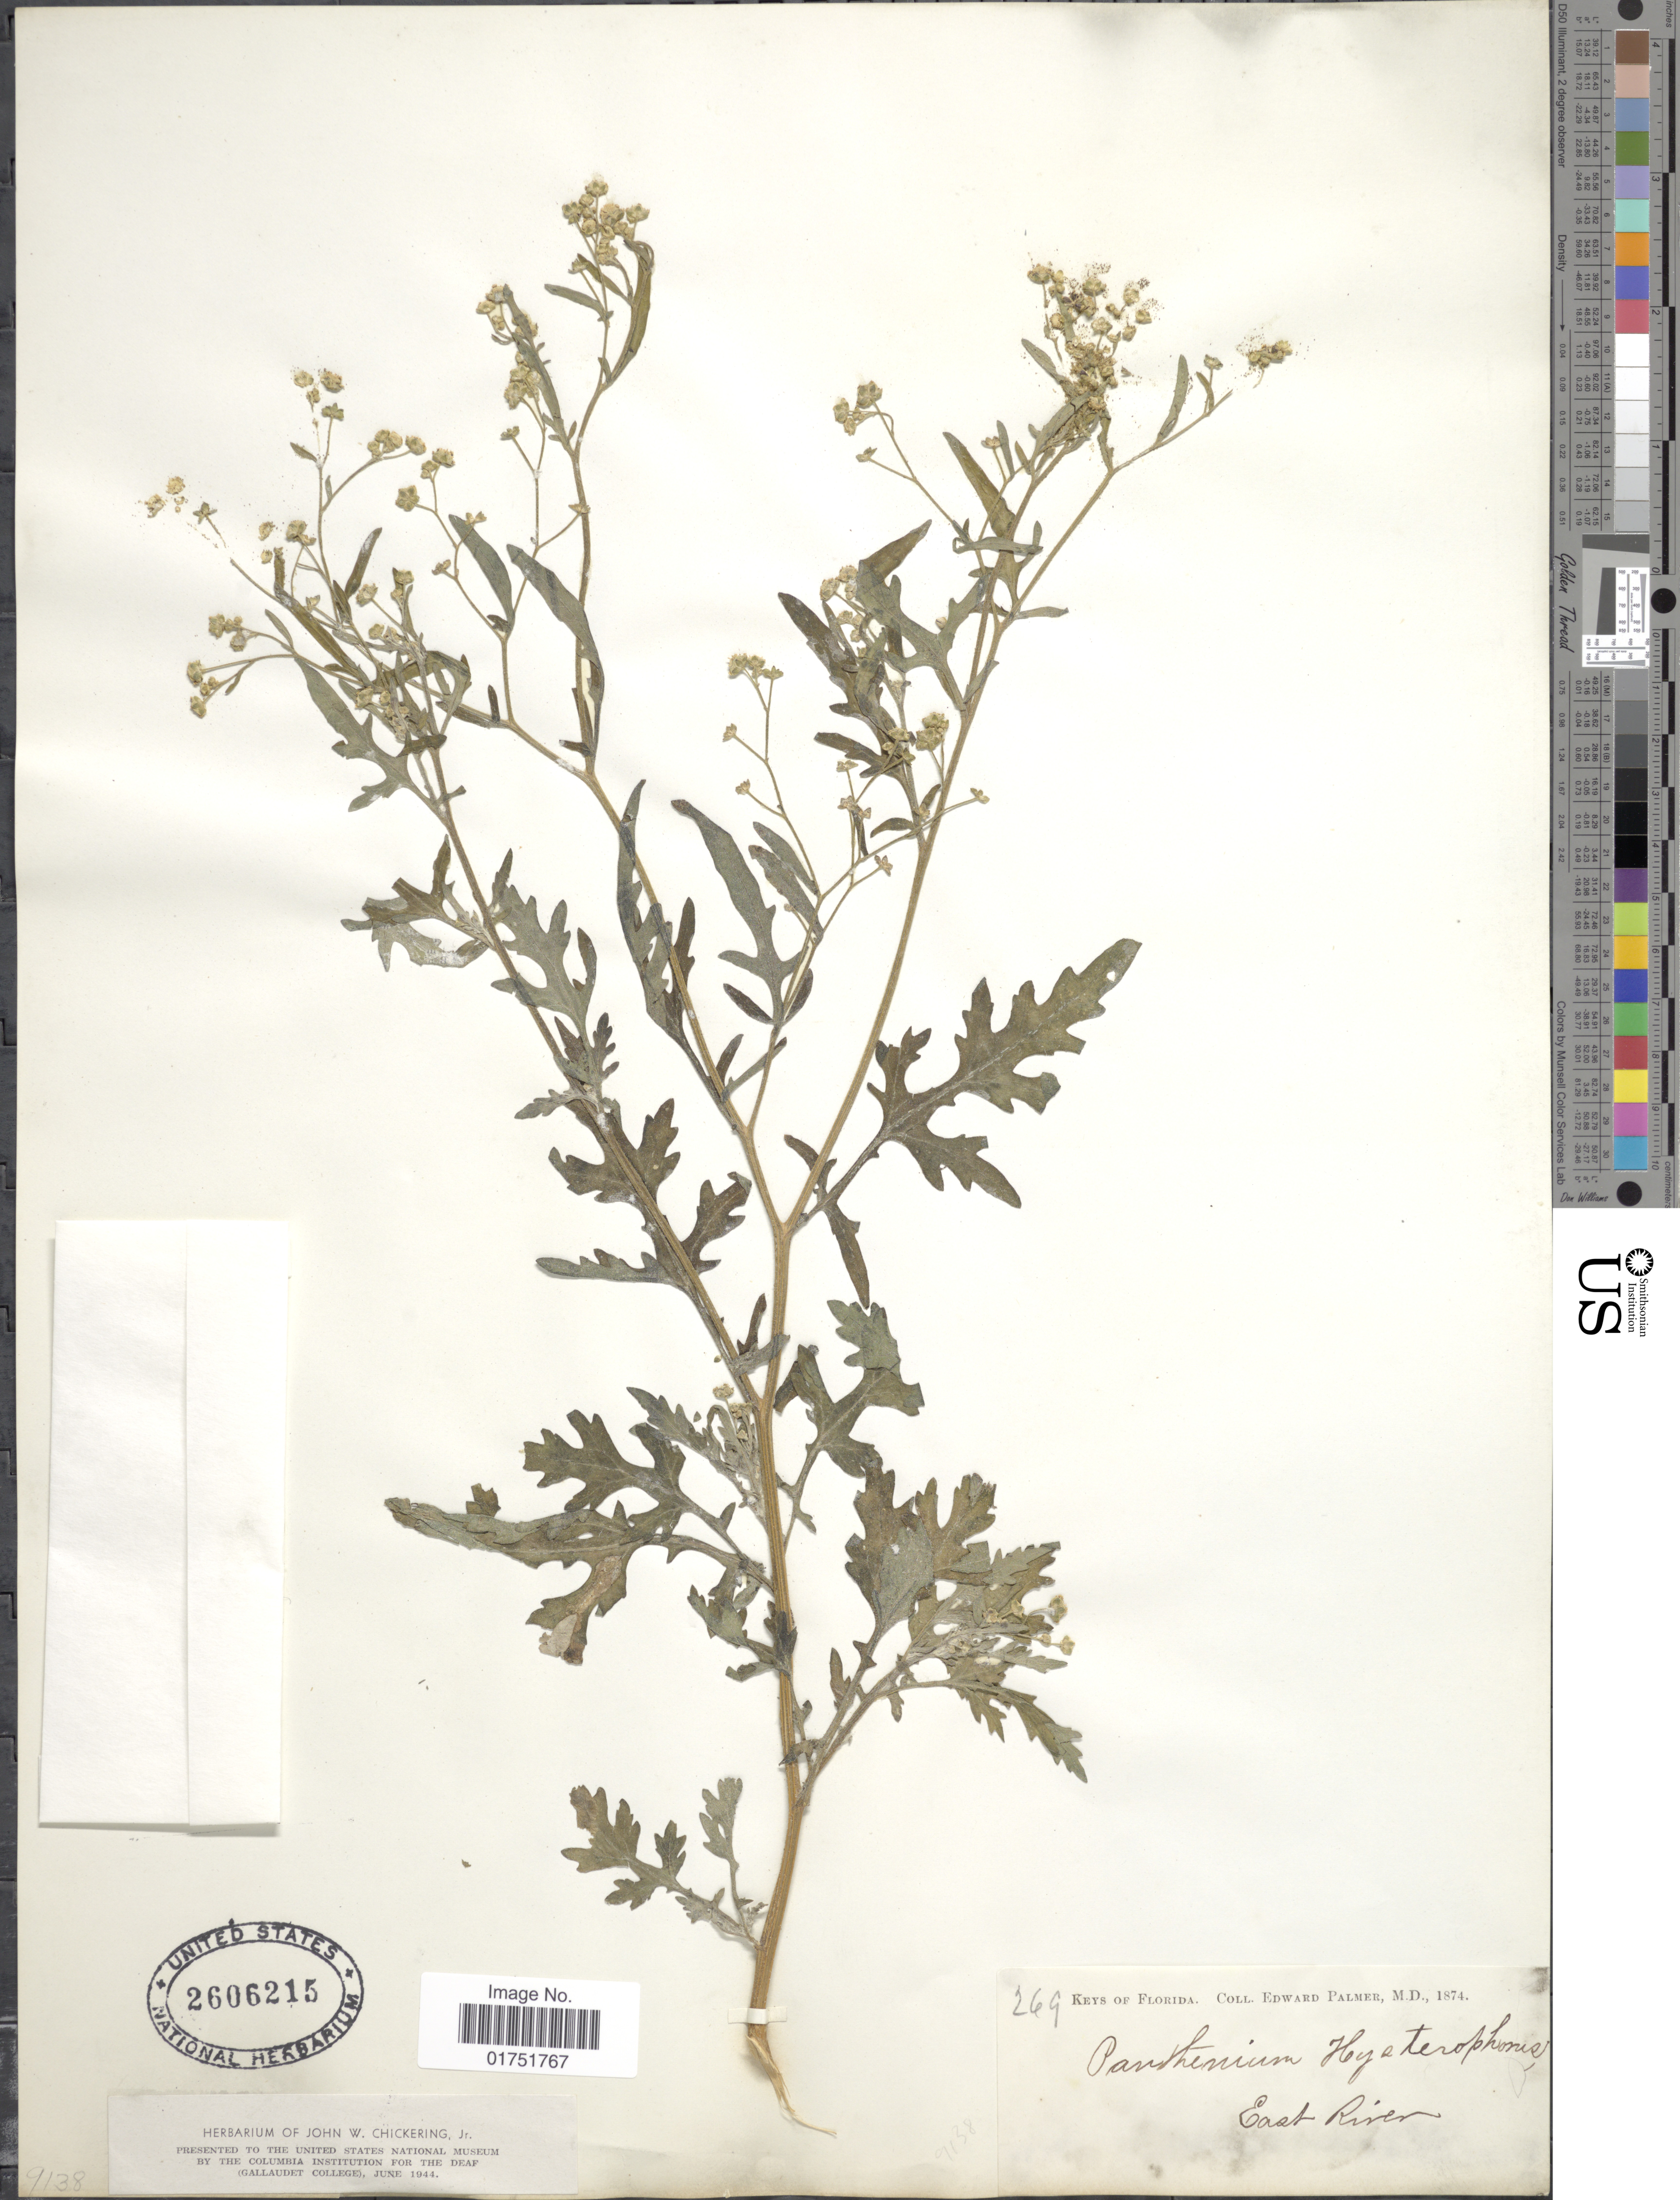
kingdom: Plantae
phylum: Tracheophyta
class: Magnoliopsida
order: Asterales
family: Asteraceae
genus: Parthenium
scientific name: Parthenium hysterophorus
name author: L.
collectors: E. Palmer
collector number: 269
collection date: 1874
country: United States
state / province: Florida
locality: Keys of Florida, East River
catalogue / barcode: US 2606215